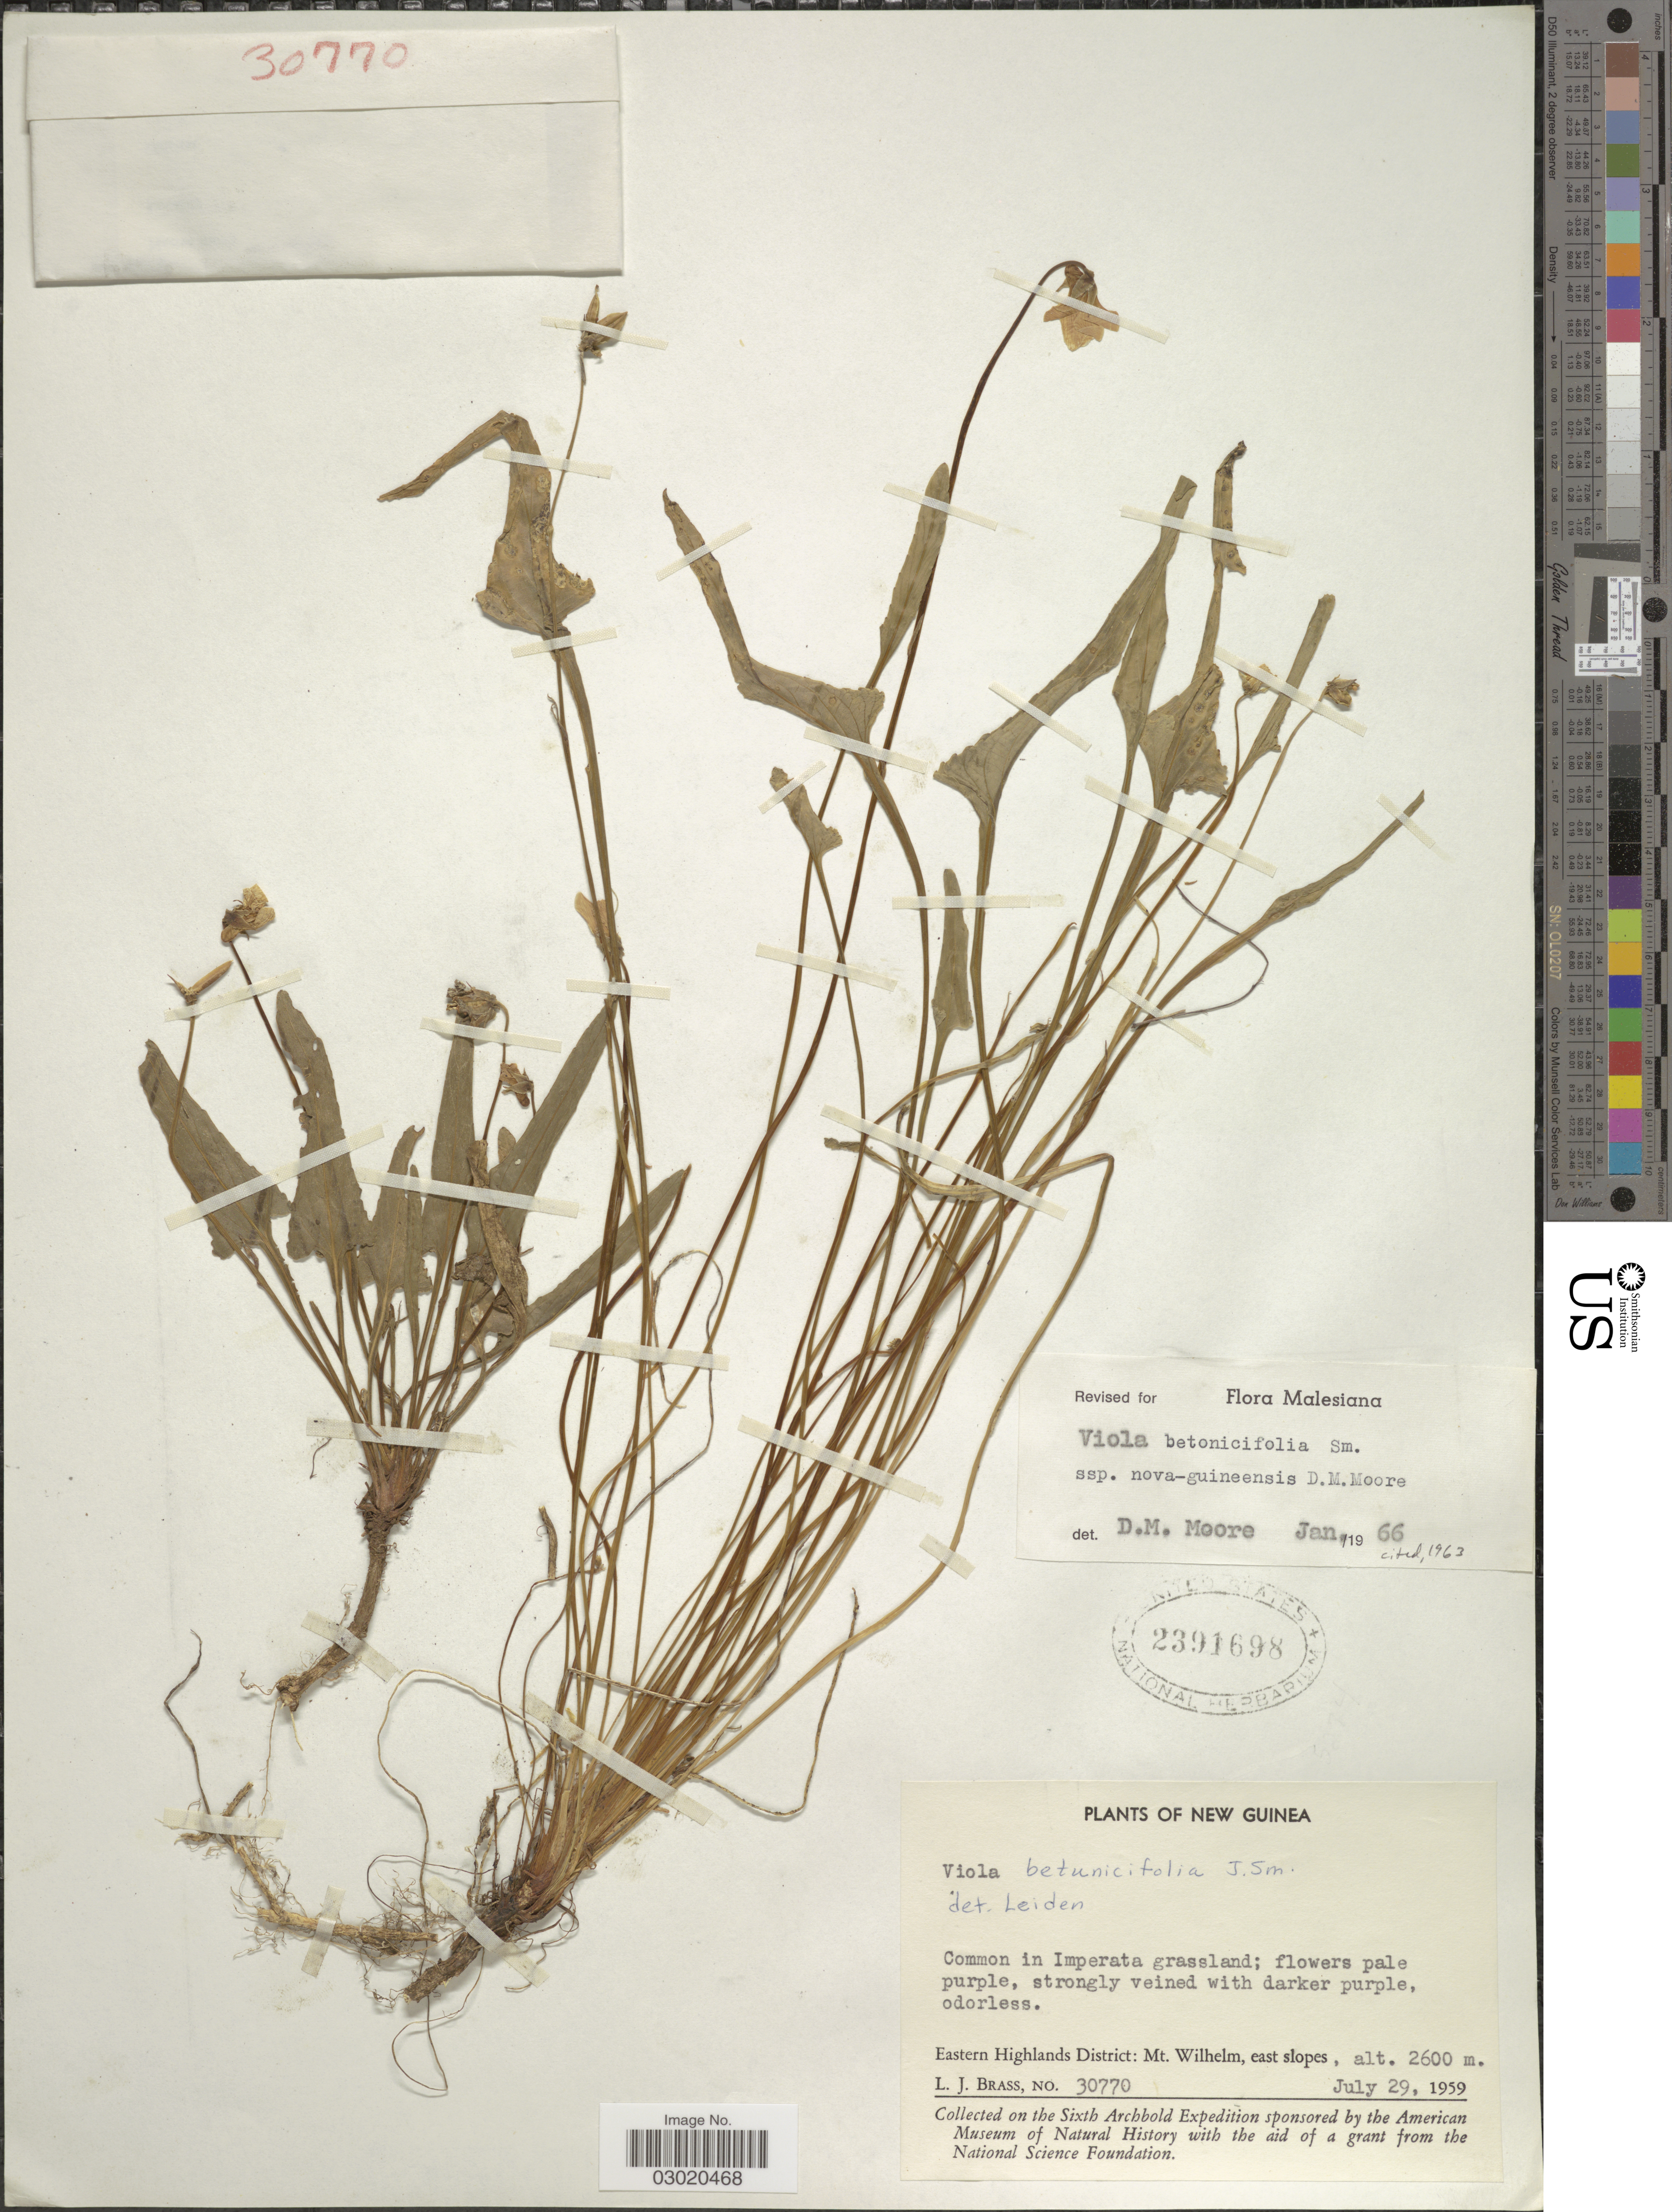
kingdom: Plantae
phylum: Tracheophyta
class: Magnoliopsida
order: Malpighiales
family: Violaceae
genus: Viola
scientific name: Viola betonicifolia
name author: Sm.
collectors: L. J. Brass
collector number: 30770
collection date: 1959-07-29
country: Papua New Guinea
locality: New Guinea. Eastern Highlands District: Mt. Wilhelm, east slopes.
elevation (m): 2600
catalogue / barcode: US 2391698